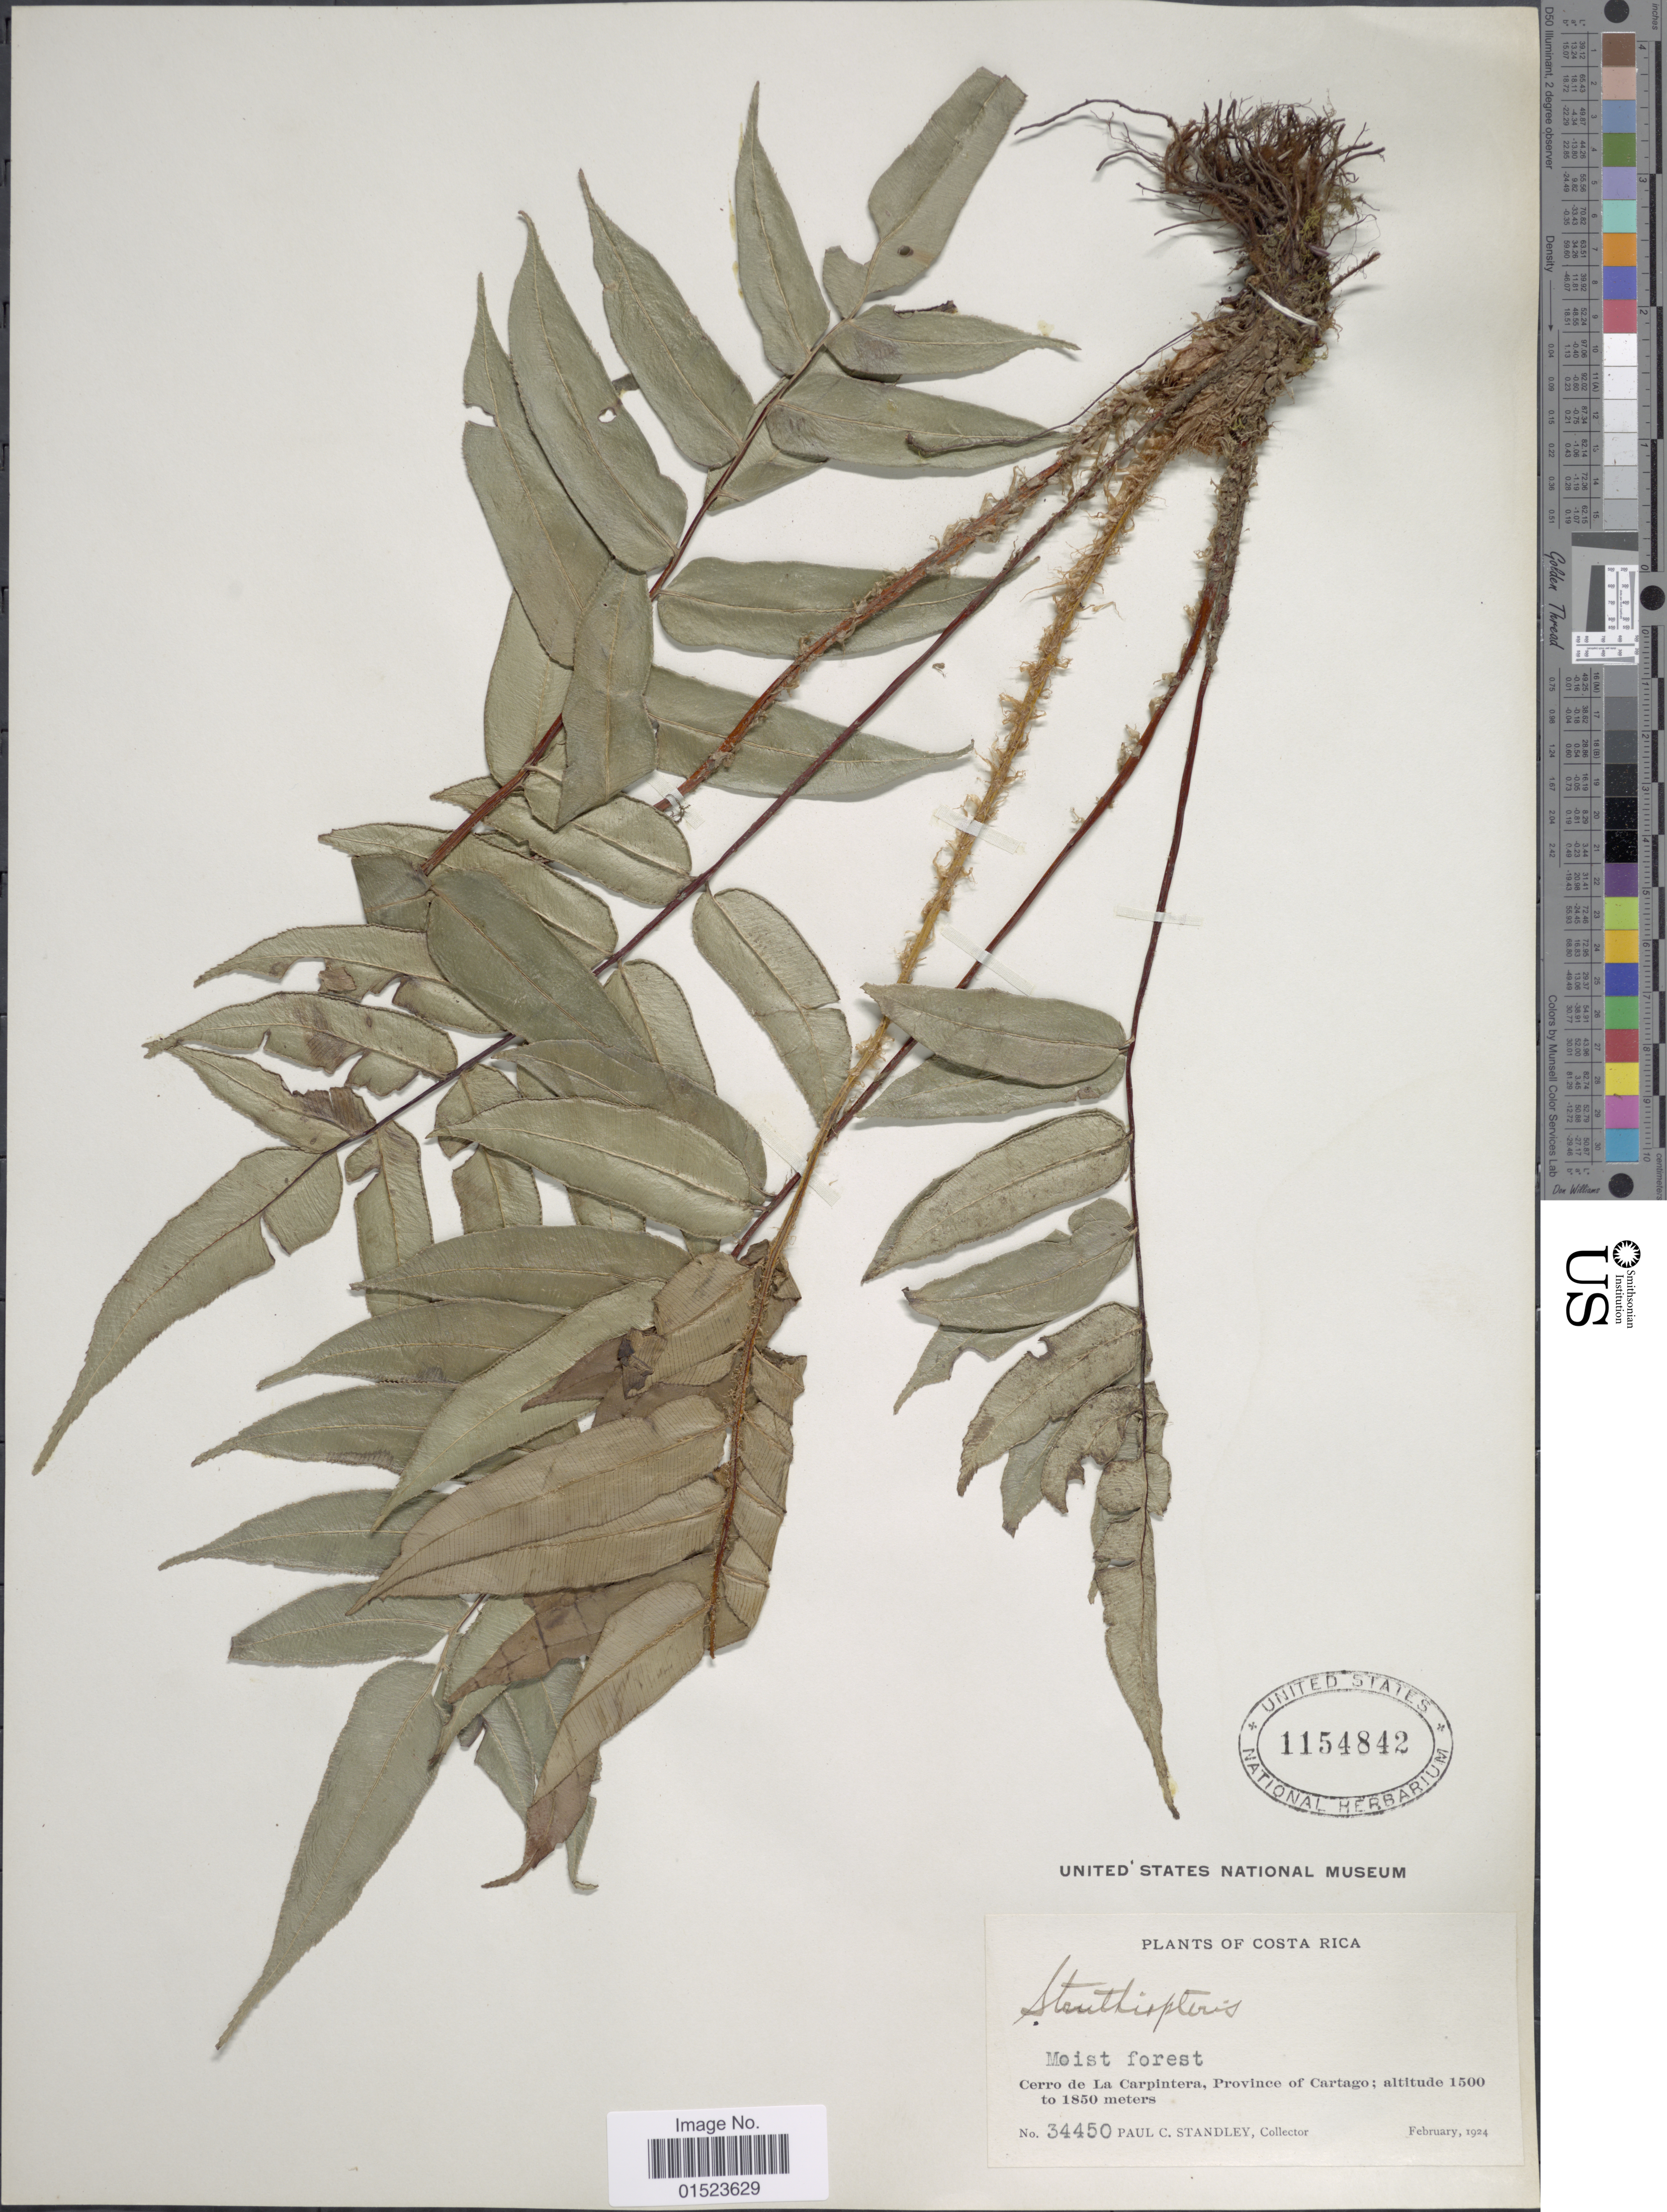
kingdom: Plantae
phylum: Tracheophyta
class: Polypodiopsida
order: Polypodiales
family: Blechnaceae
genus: Blechnum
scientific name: Blechnum christii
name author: C. Chr.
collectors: P. C. Standley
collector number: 34450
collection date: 1924-02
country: Costa Rica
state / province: Cartago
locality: Cerro de La Carpintera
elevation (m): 1500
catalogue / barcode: US 1154842